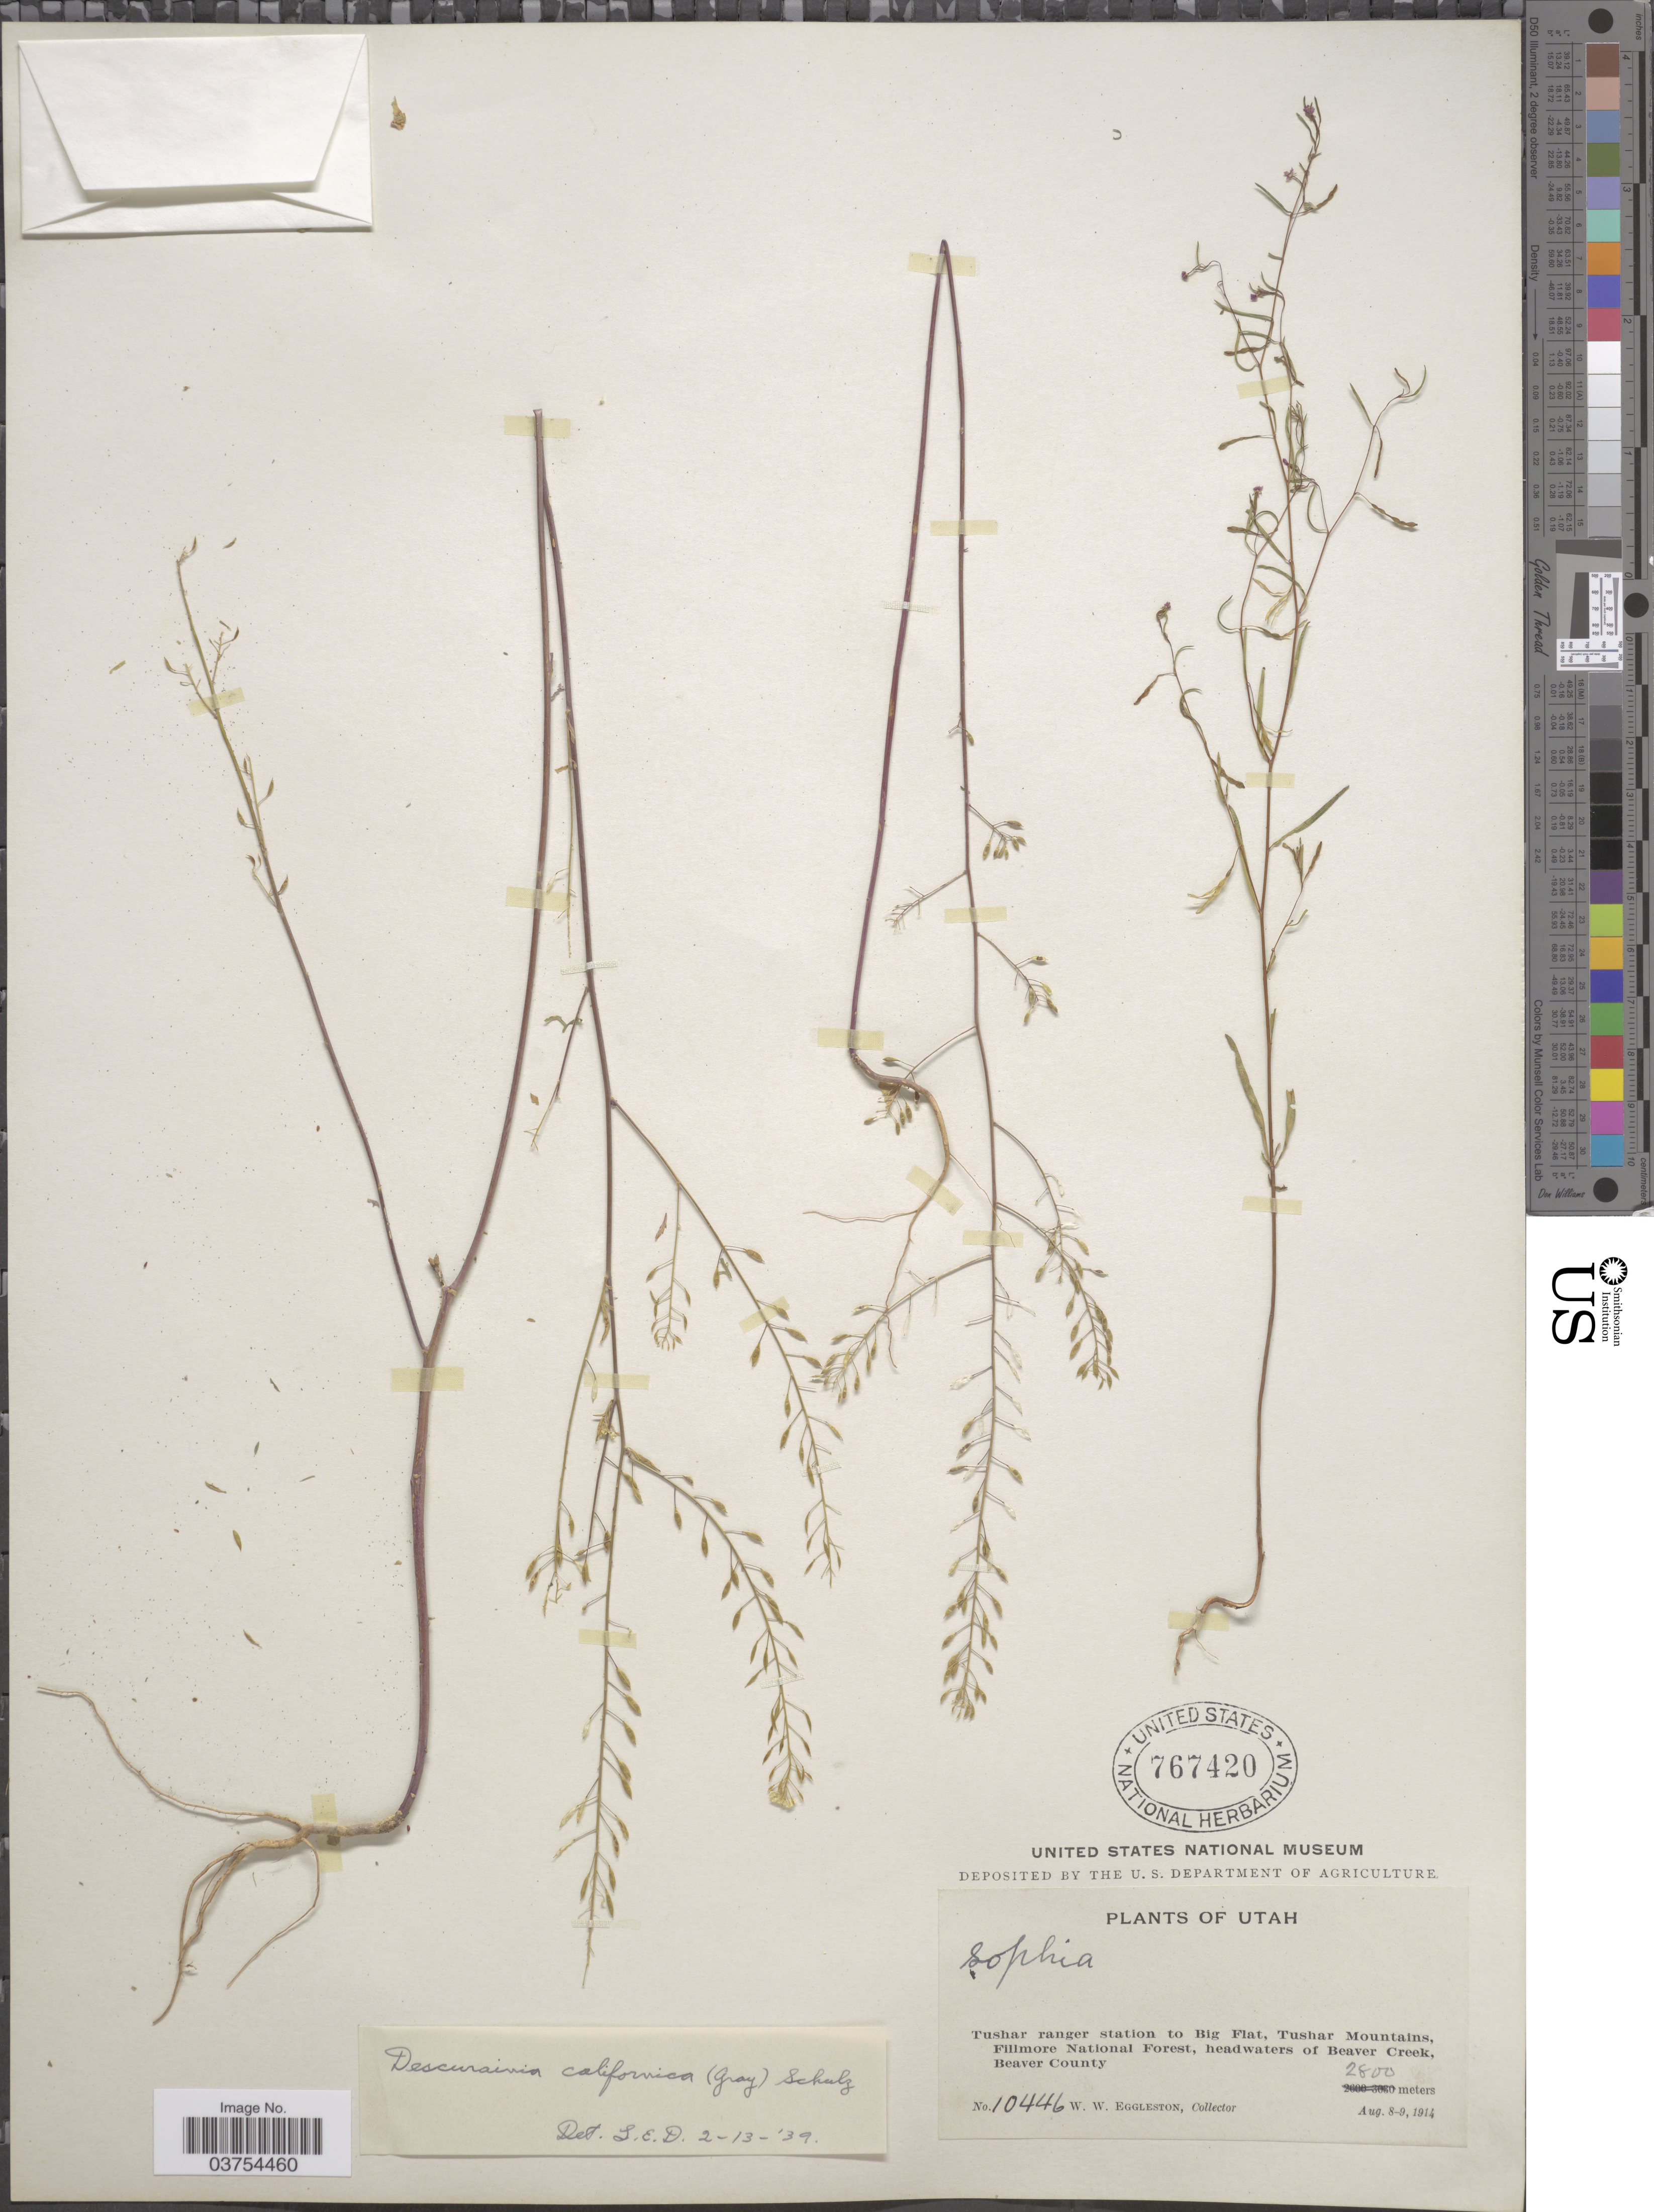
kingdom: Plantae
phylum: Tracheophyta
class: Magnoliopsida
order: Brassicales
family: Brassicaceae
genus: Descurainia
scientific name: Descurainia californica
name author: (A. Gray) O.E. Schulz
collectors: W. W. Eggleston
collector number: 10446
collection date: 1914-08-08/1914-08-09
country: United States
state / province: Utah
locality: Tushar ranger station to Big Flat, Tushar Mountains, Fillmore National Forest, headwaters of Beaver Creek, Beaver County.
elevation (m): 2800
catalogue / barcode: US 767420